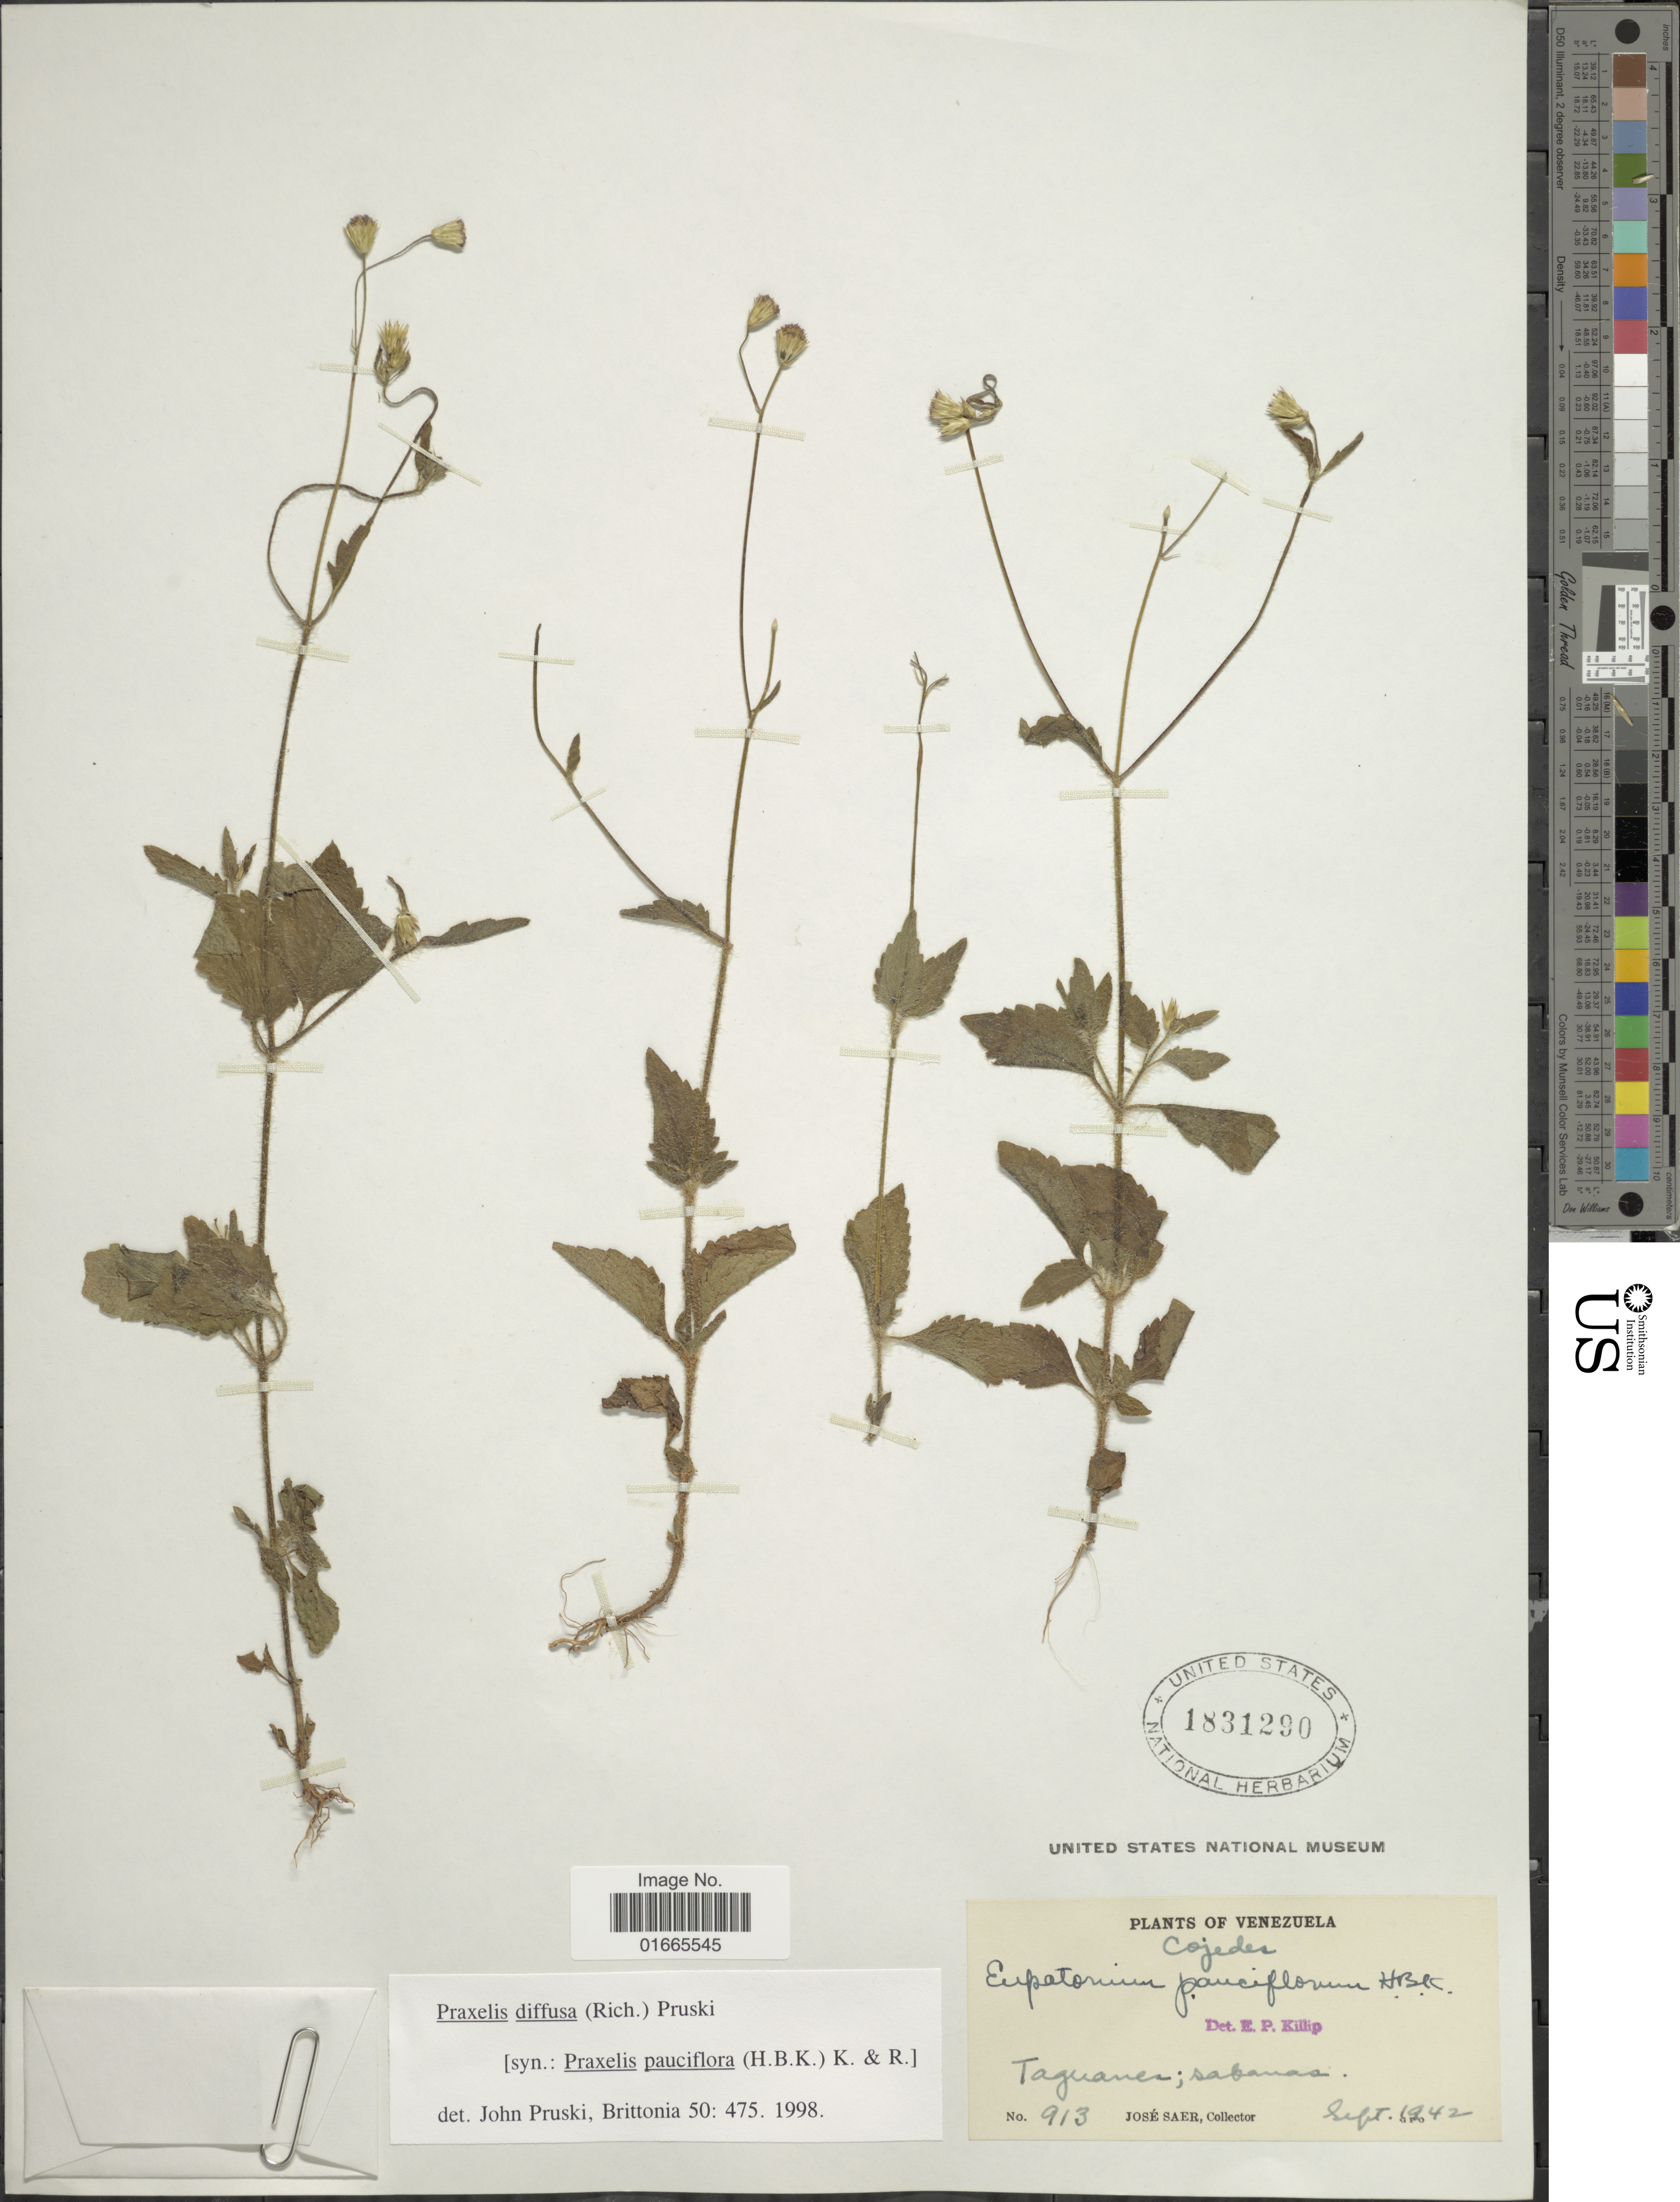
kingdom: Plantae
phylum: Tracheophyta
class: Magnoliopsida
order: Asterales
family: Asteraceae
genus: Praxelis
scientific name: Praxelis diffusa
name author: (Rich.) Pruski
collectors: J. Saer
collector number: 913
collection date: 1942-02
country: Venezuela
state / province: Cojedes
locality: Taguanes; sabanas.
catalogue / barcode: US 1831290